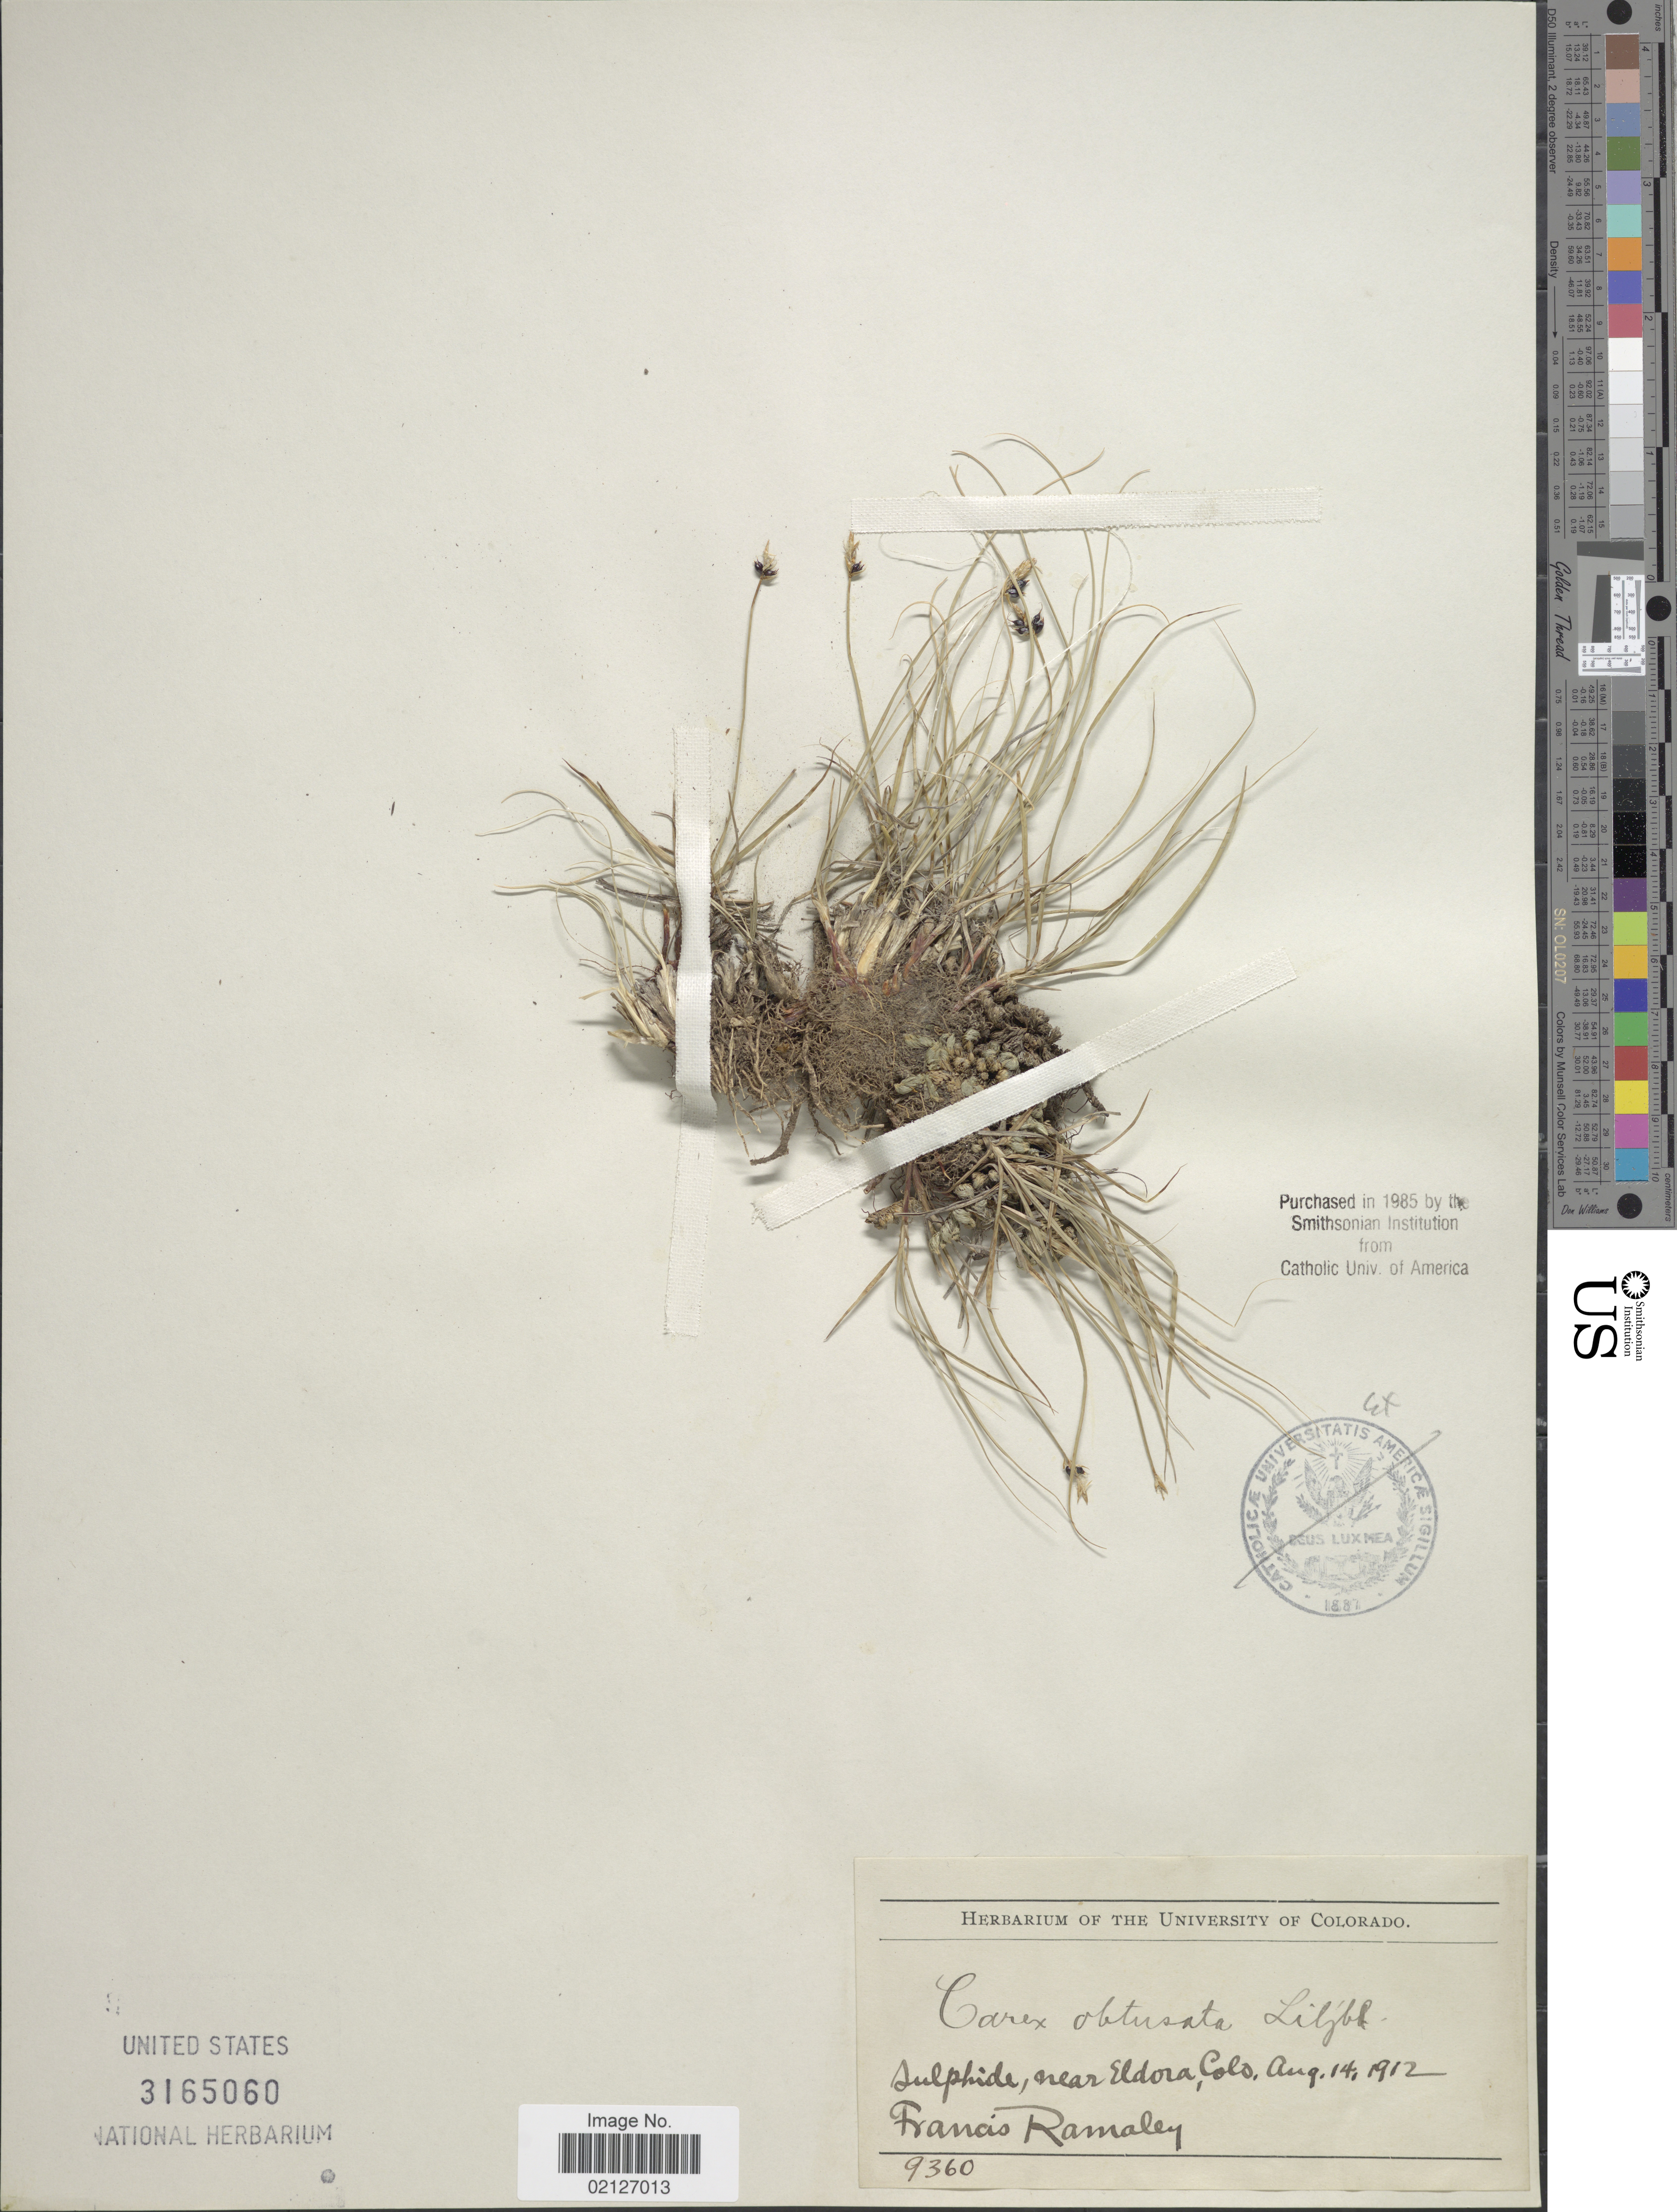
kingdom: Plantae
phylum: Tracheophyta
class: Liliopsida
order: Poales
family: Cyperaceae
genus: Carex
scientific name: Carex obtusata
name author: Lilj.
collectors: F. Ramaley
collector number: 9360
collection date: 1912-08-14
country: United States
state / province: Colorado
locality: Sulphide, near Eldora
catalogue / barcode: US 3165060